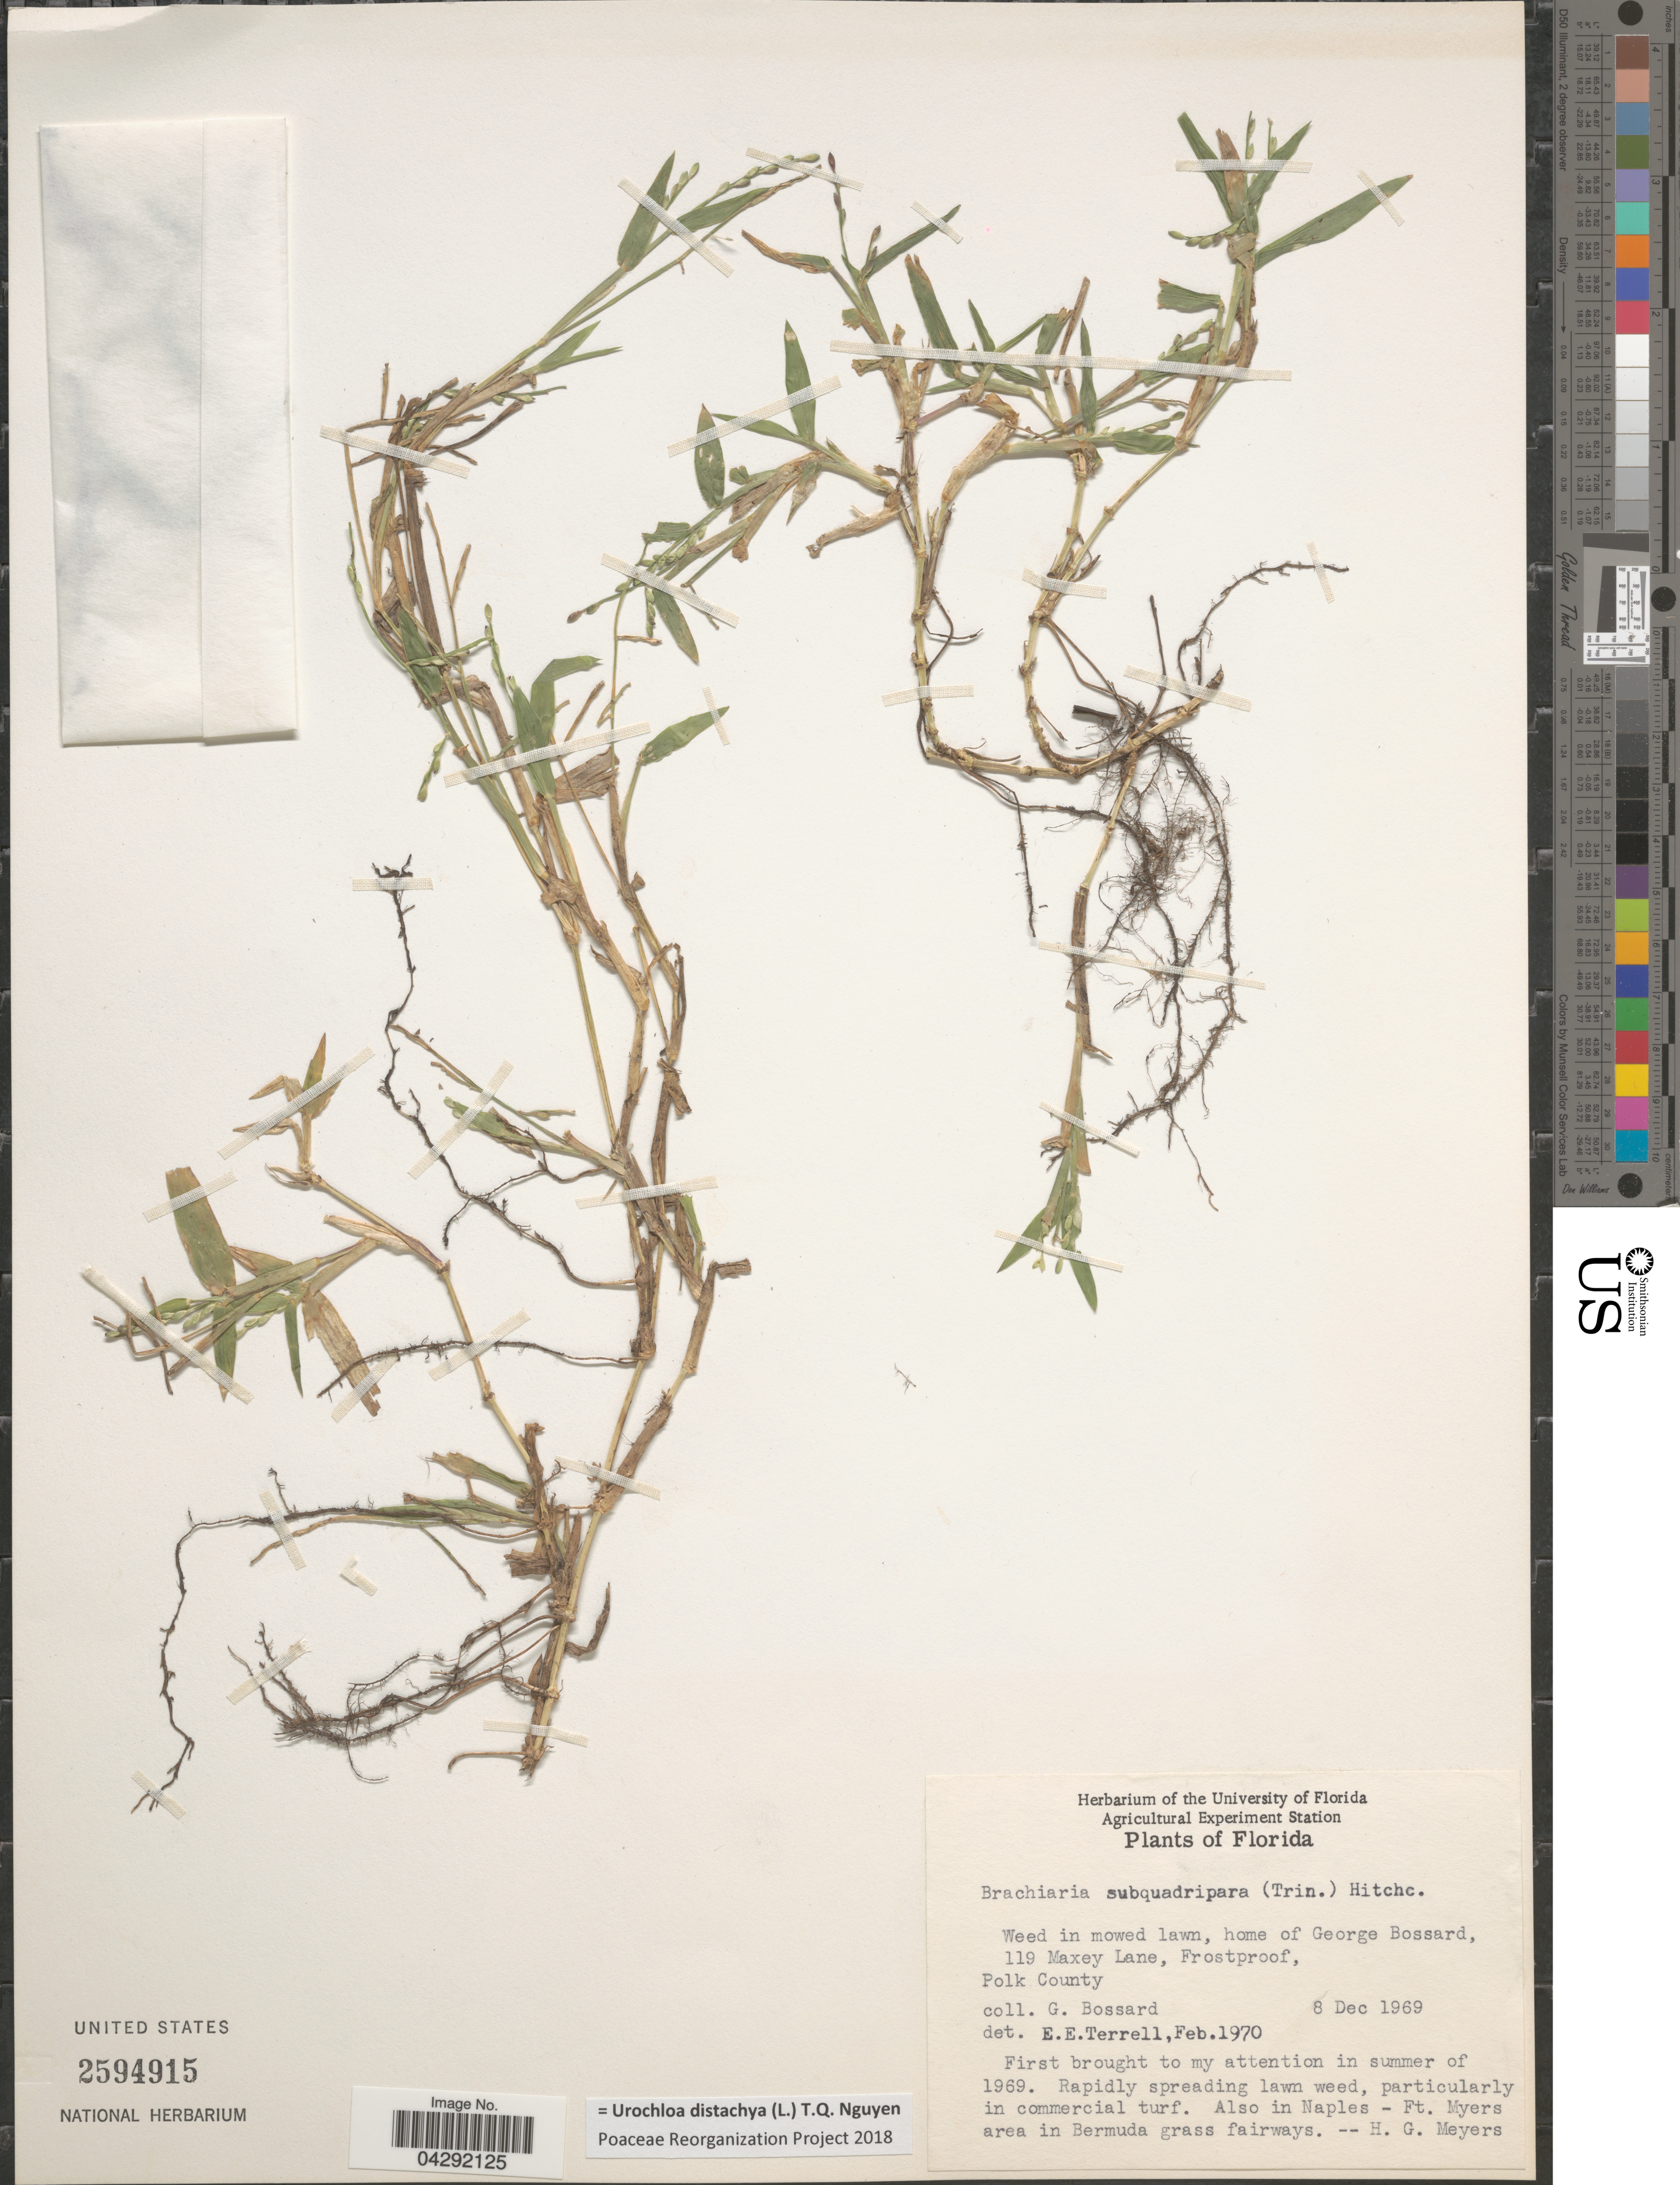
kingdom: Plantae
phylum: Tracheophyta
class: Liliopsida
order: Poales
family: Poaceae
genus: Urochloa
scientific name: Urochloa distachya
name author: (L.) T.Q. Nguyen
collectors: G. Bossard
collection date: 1969-12-08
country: United States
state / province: Florida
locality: Home of George Bossard, 119 Maxey Lane, Frostproof, Polk County.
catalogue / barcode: US 2594915